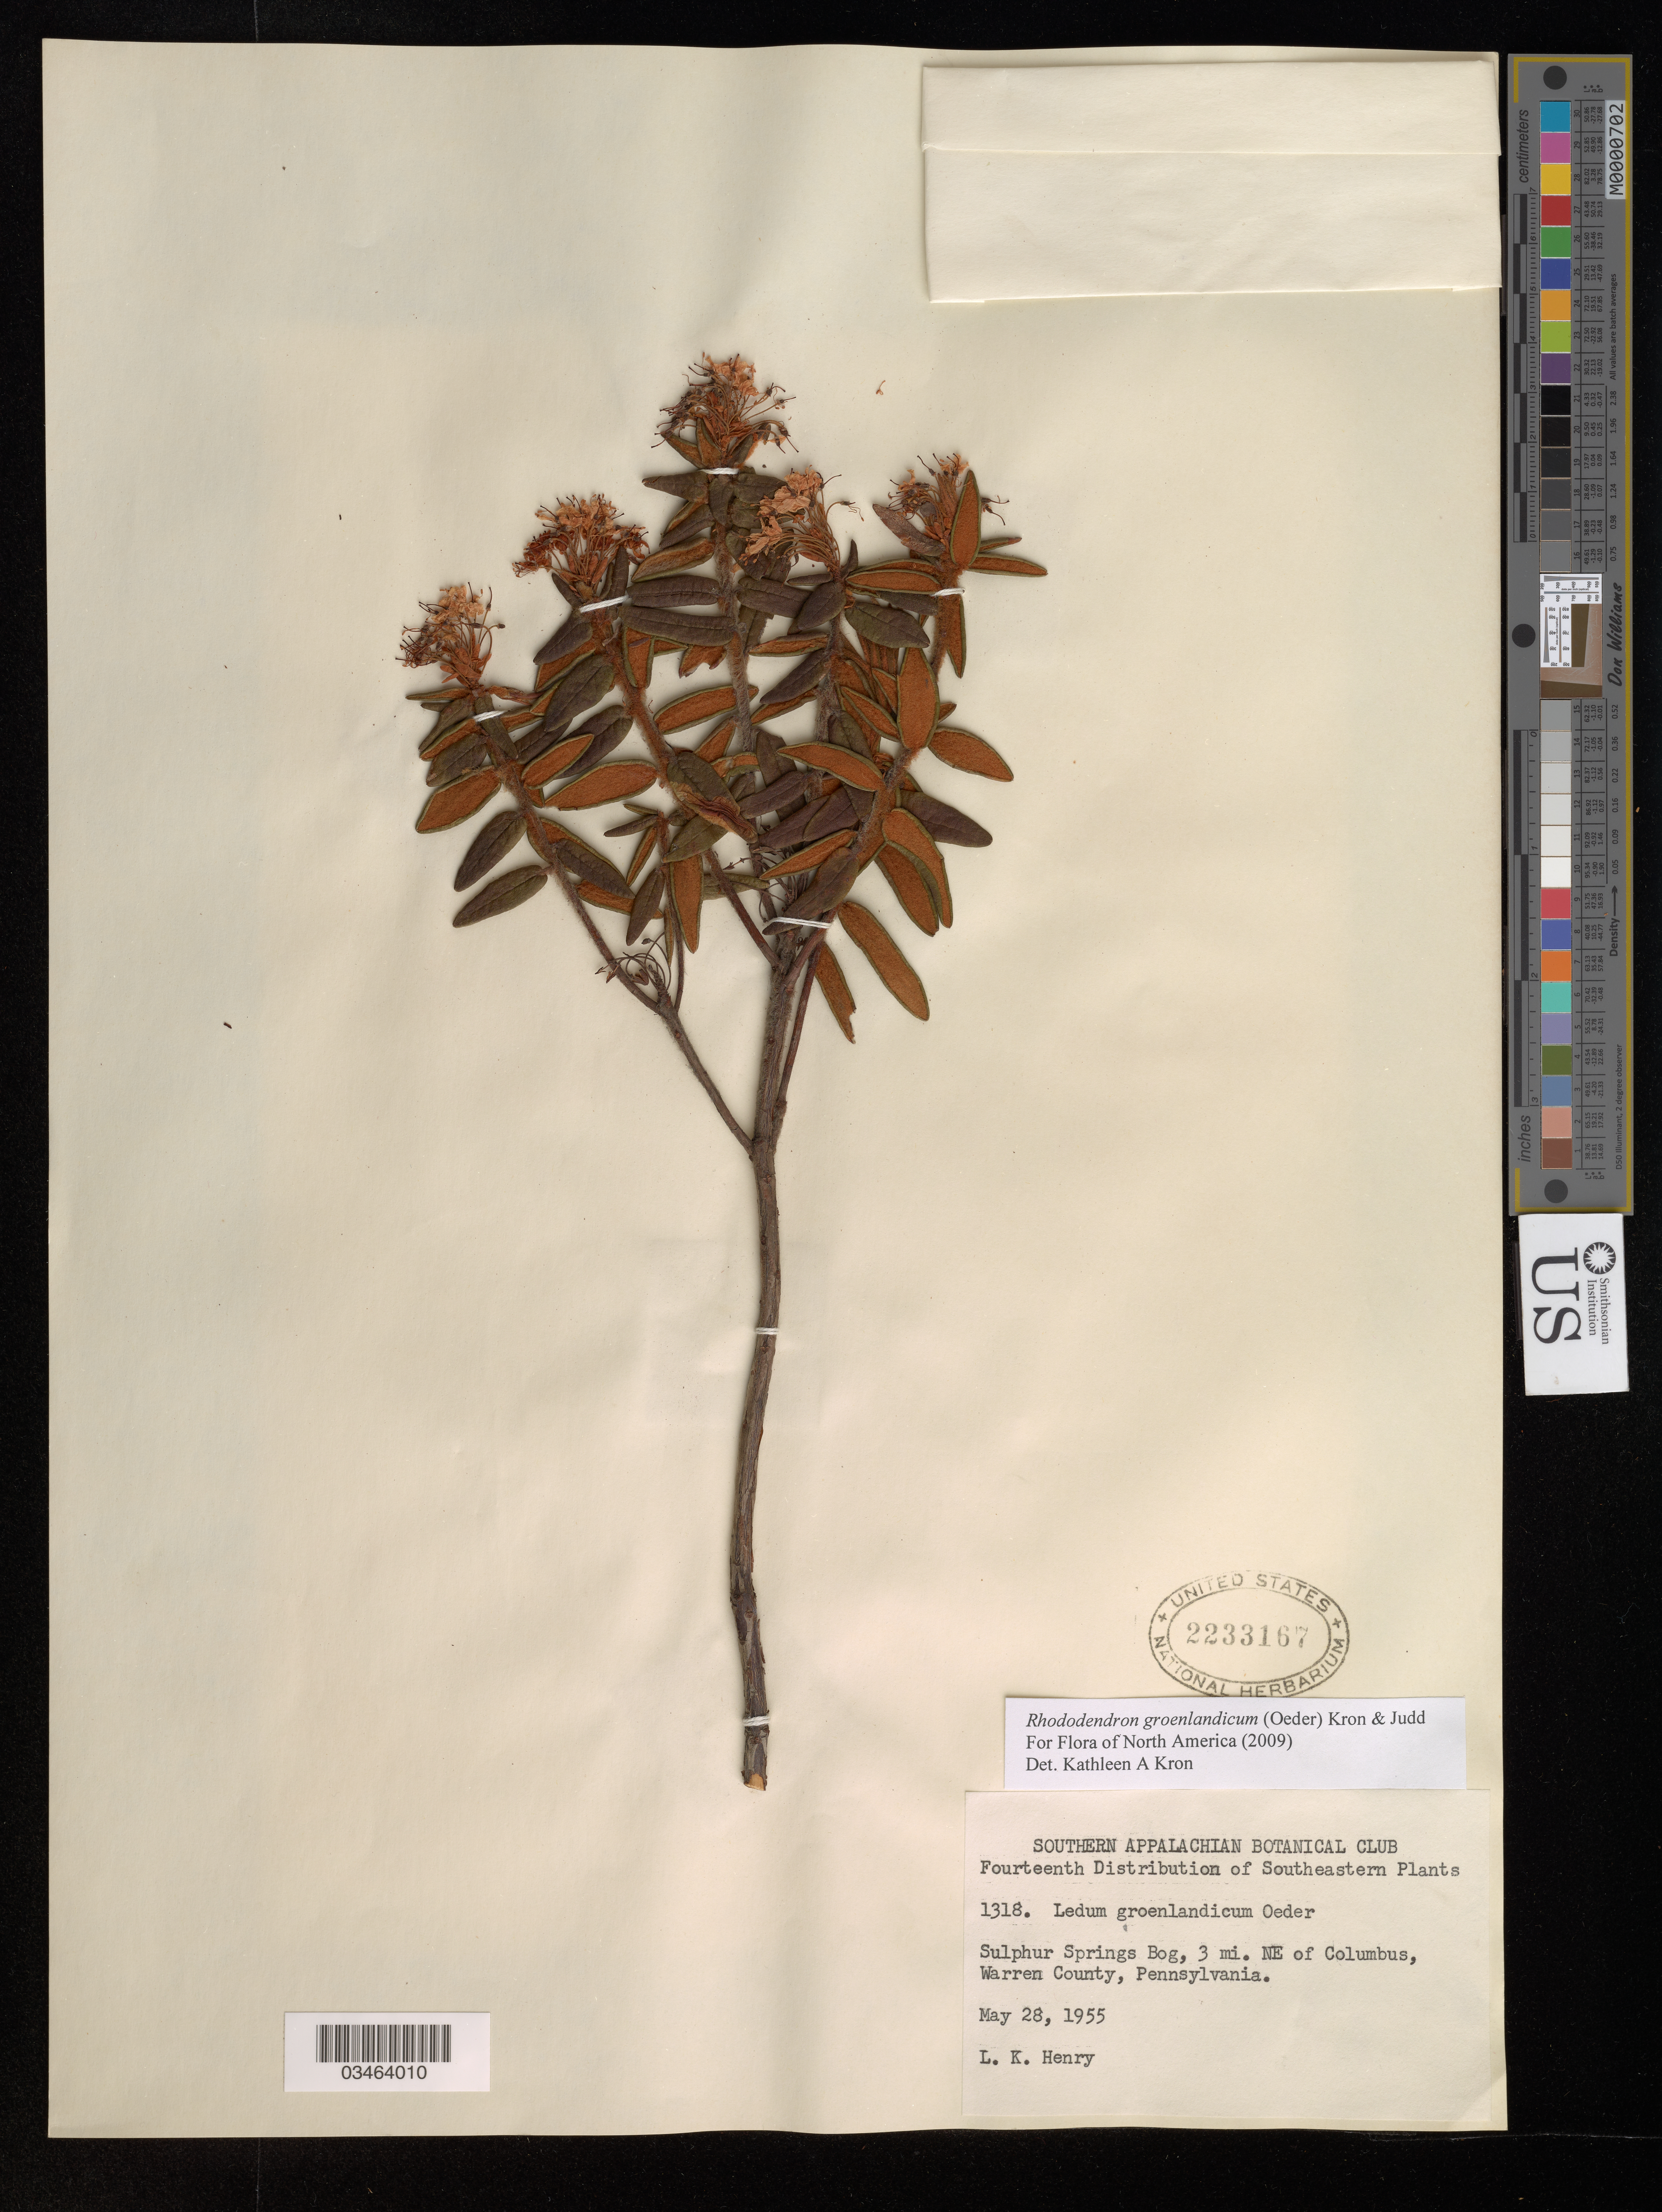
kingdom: Plantae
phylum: Tracheophyta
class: Magnoliopsida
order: Ericales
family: Ericaceae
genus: Rhododendron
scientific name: Rhododendron groenlandicum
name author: (Oeder) Kron & Judd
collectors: L. K. Henry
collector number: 1318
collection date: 1955-05-28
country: United States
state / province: Pennsylvania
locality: Sulphur Springs Bog, 3 mi. NE of Columbus, Warren County.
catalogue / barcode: US 2233167